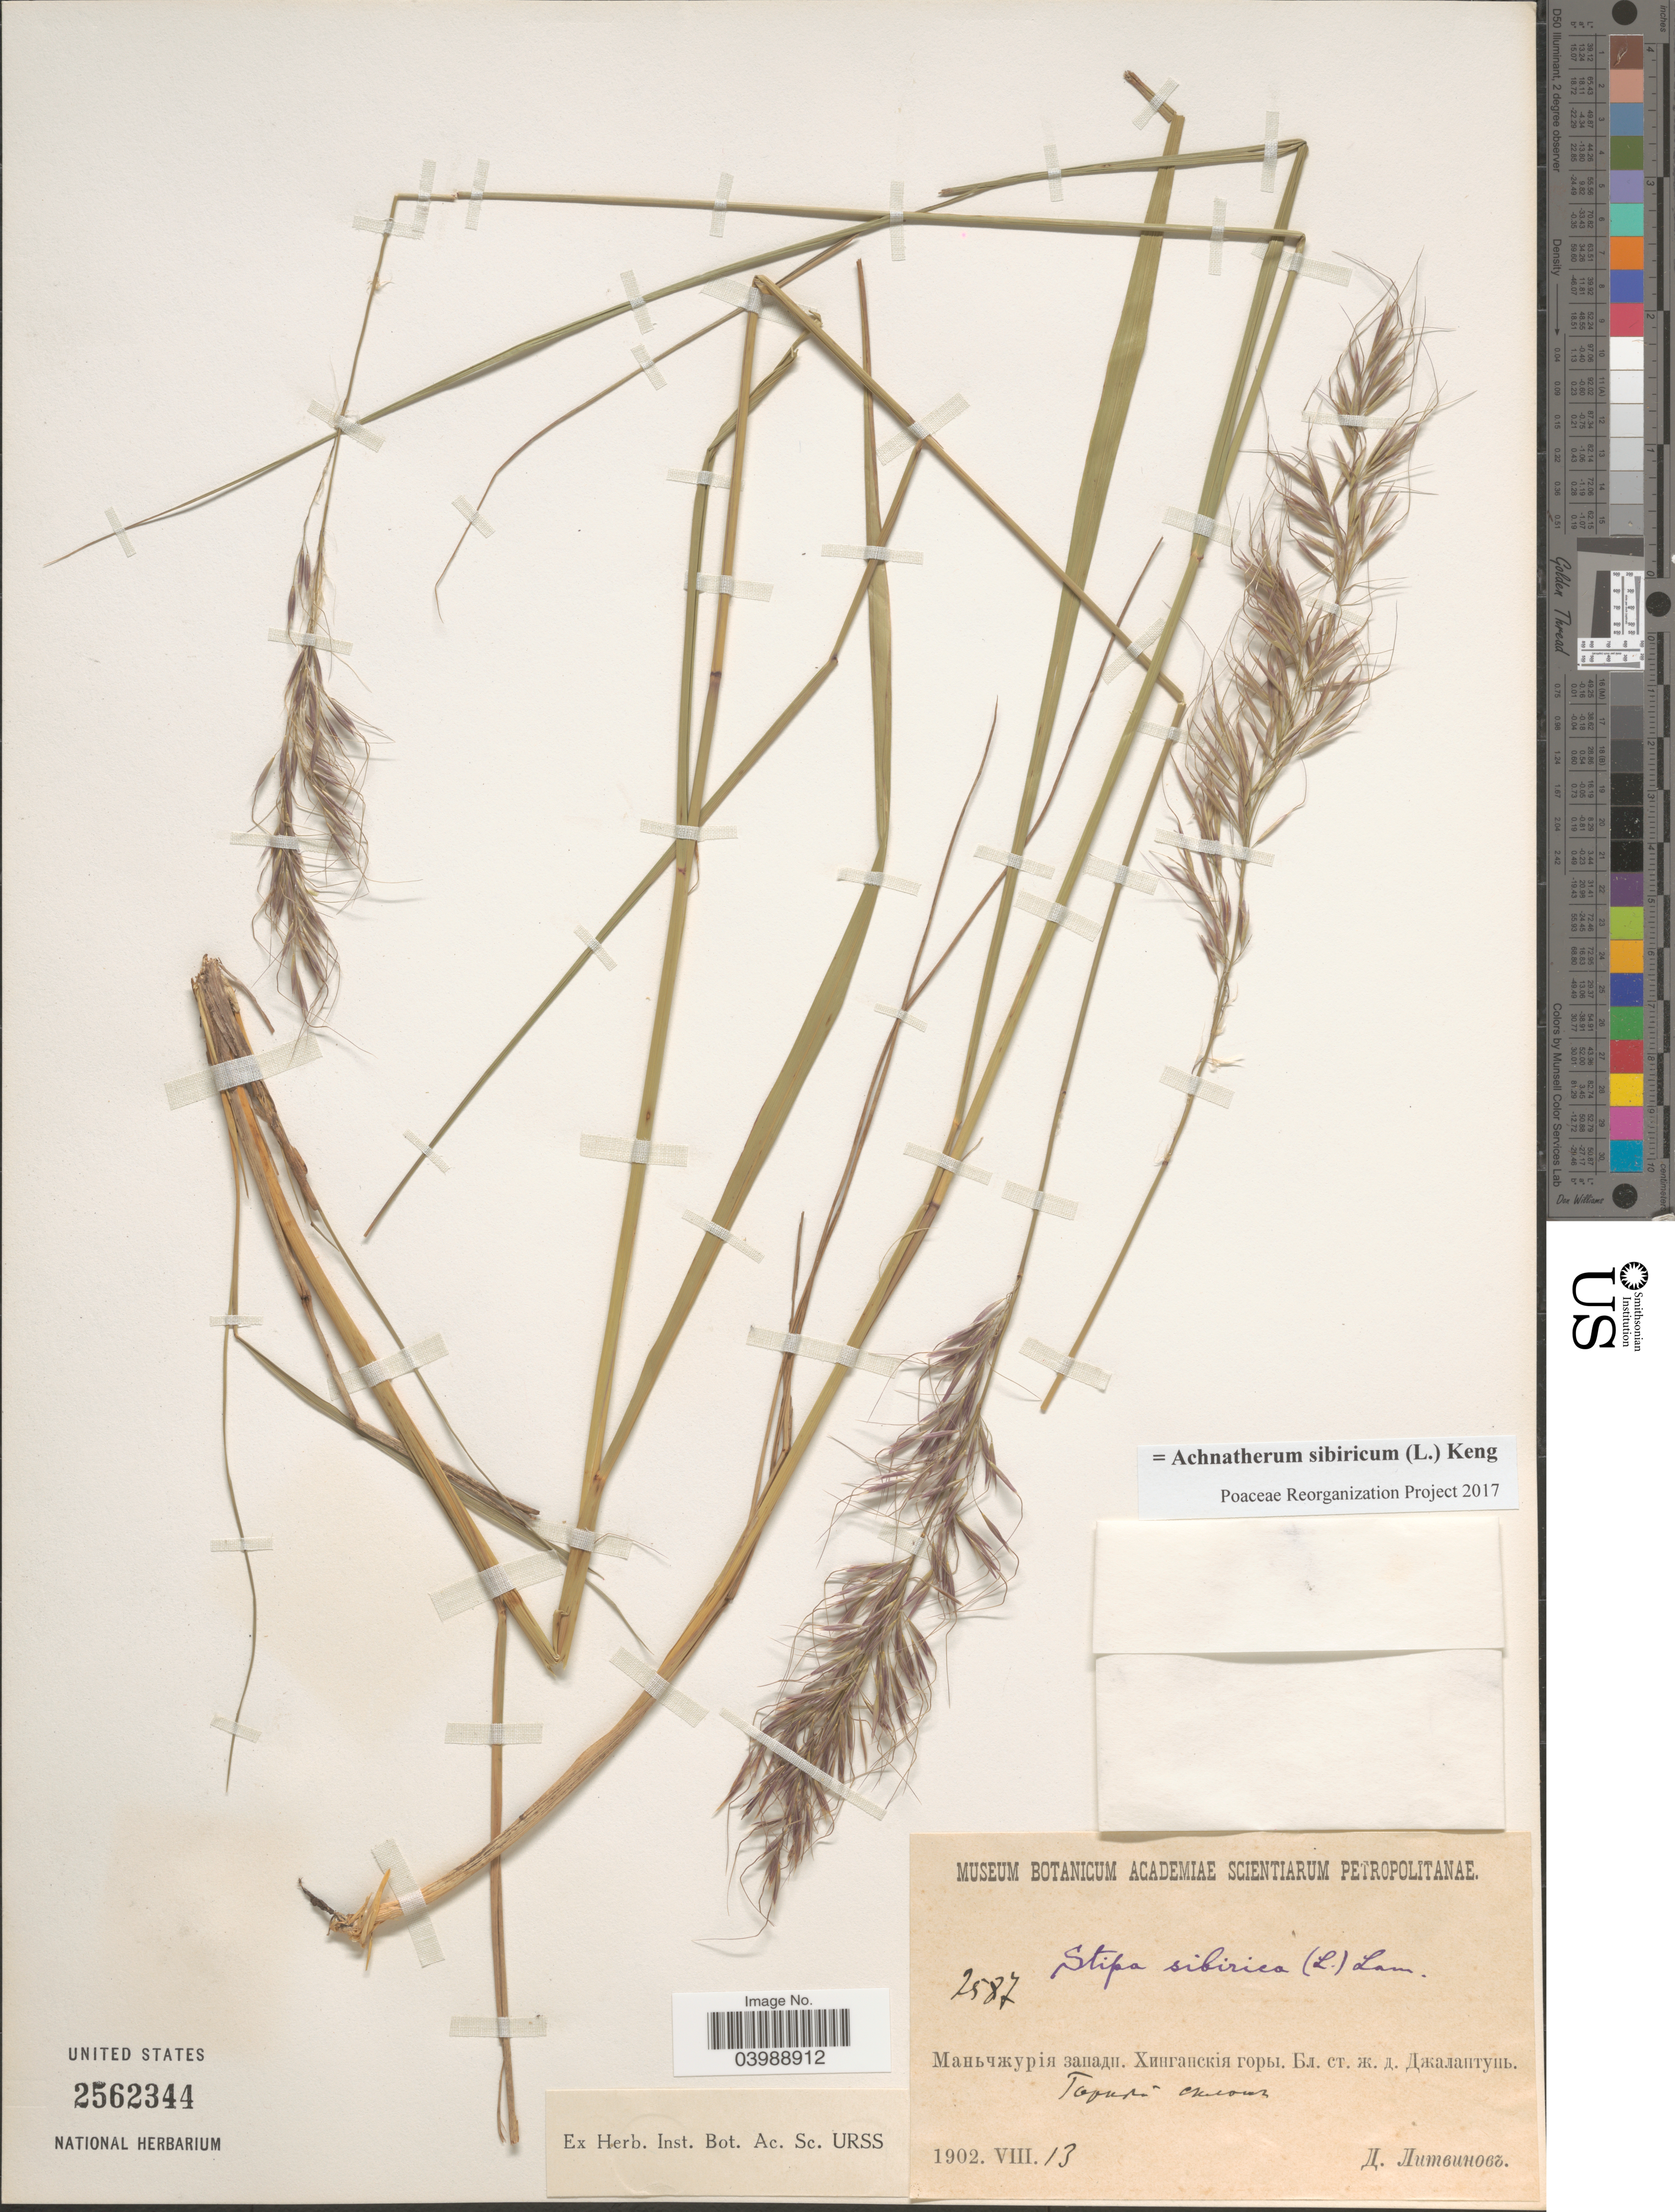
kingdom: Plantae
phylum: Tracheophyta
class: Liliopsida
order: Poales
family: Poaceae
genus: Achnatherum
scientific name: Achnatherum sibiricum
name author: (L.) Keng ex Tzvelev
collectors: D. Litvinov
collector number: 2587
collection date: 1902-08-13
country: China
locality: Hinggan Mts, near Zhalantun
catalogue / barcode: US 2562344